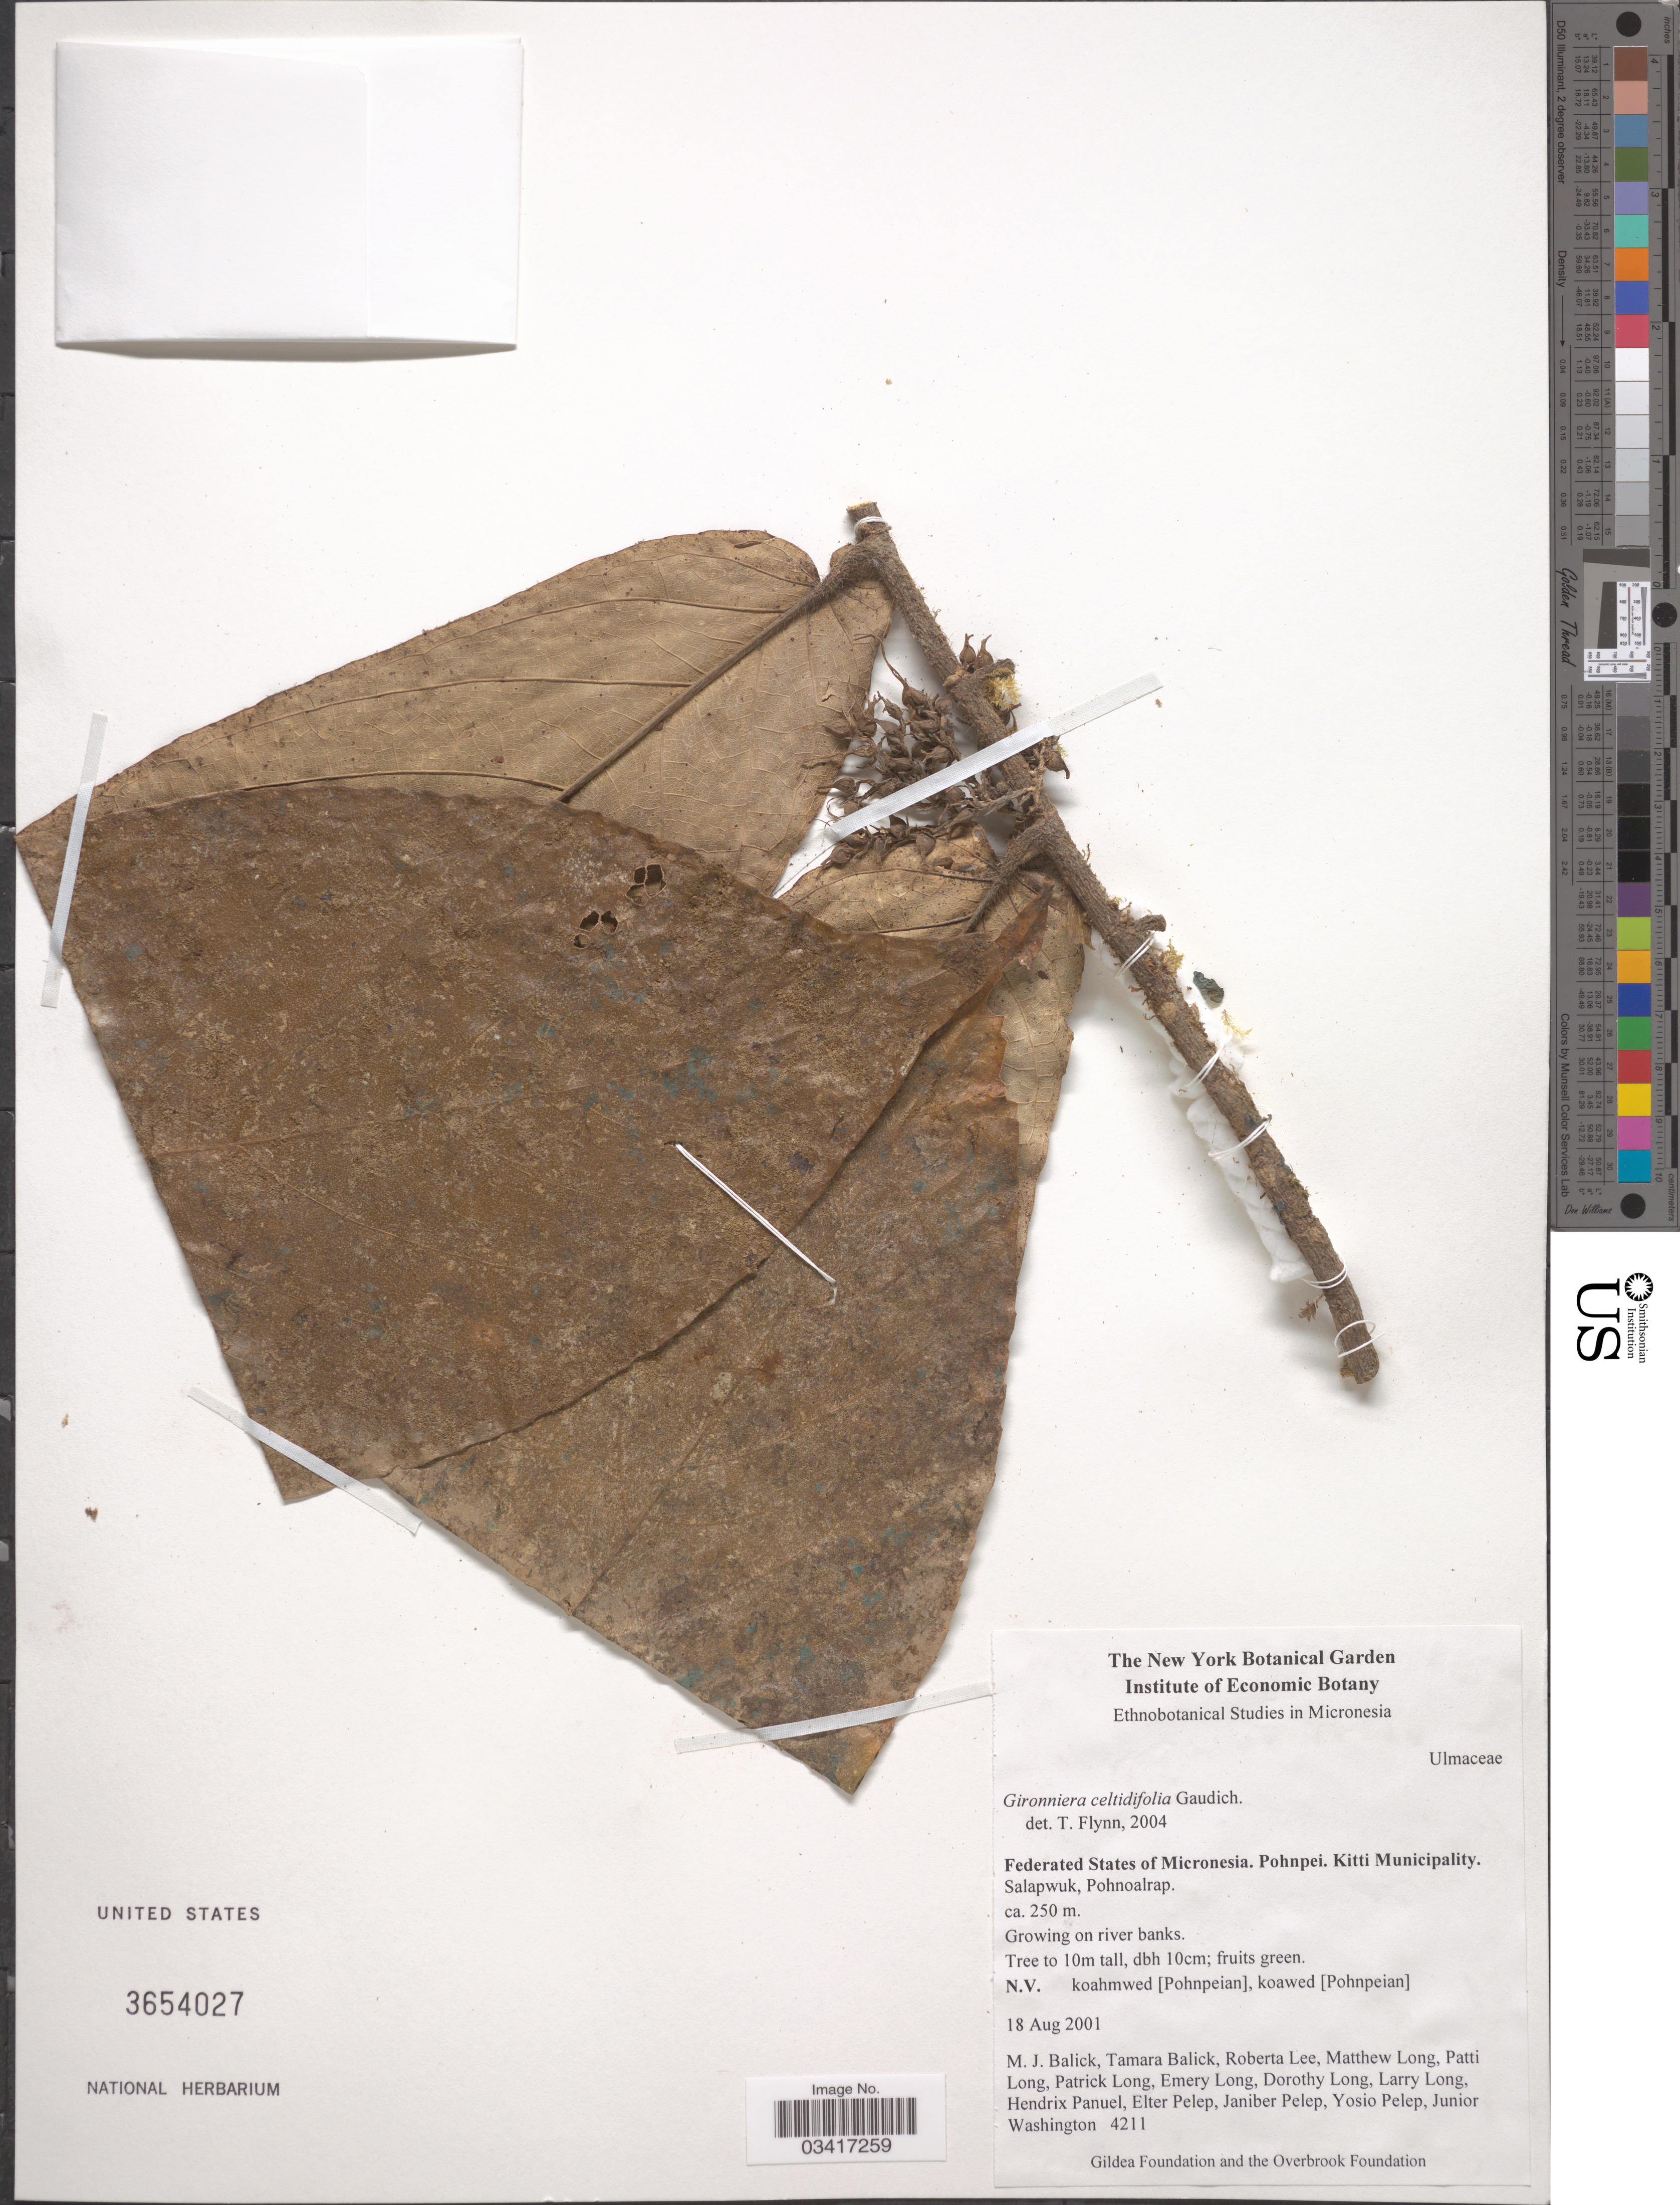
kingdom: Plantae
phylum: Tracheophyta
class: Magnoliopsida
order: Rosales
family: Cannabaceae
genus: Gironniera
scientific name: Gironniera celtidifolia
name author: Gaudich.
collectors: M. J. Balick, T. Balick, R. Lee, M. Long & et al.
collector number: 4211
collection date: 2001-08-18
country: Micronesia, Federated States of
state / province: Pohnpei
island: Pohnpei [Ponape]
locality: Kitti Municipality. Salapwuk, Pohnoalrap.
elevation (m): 250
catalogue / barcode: US 3654027